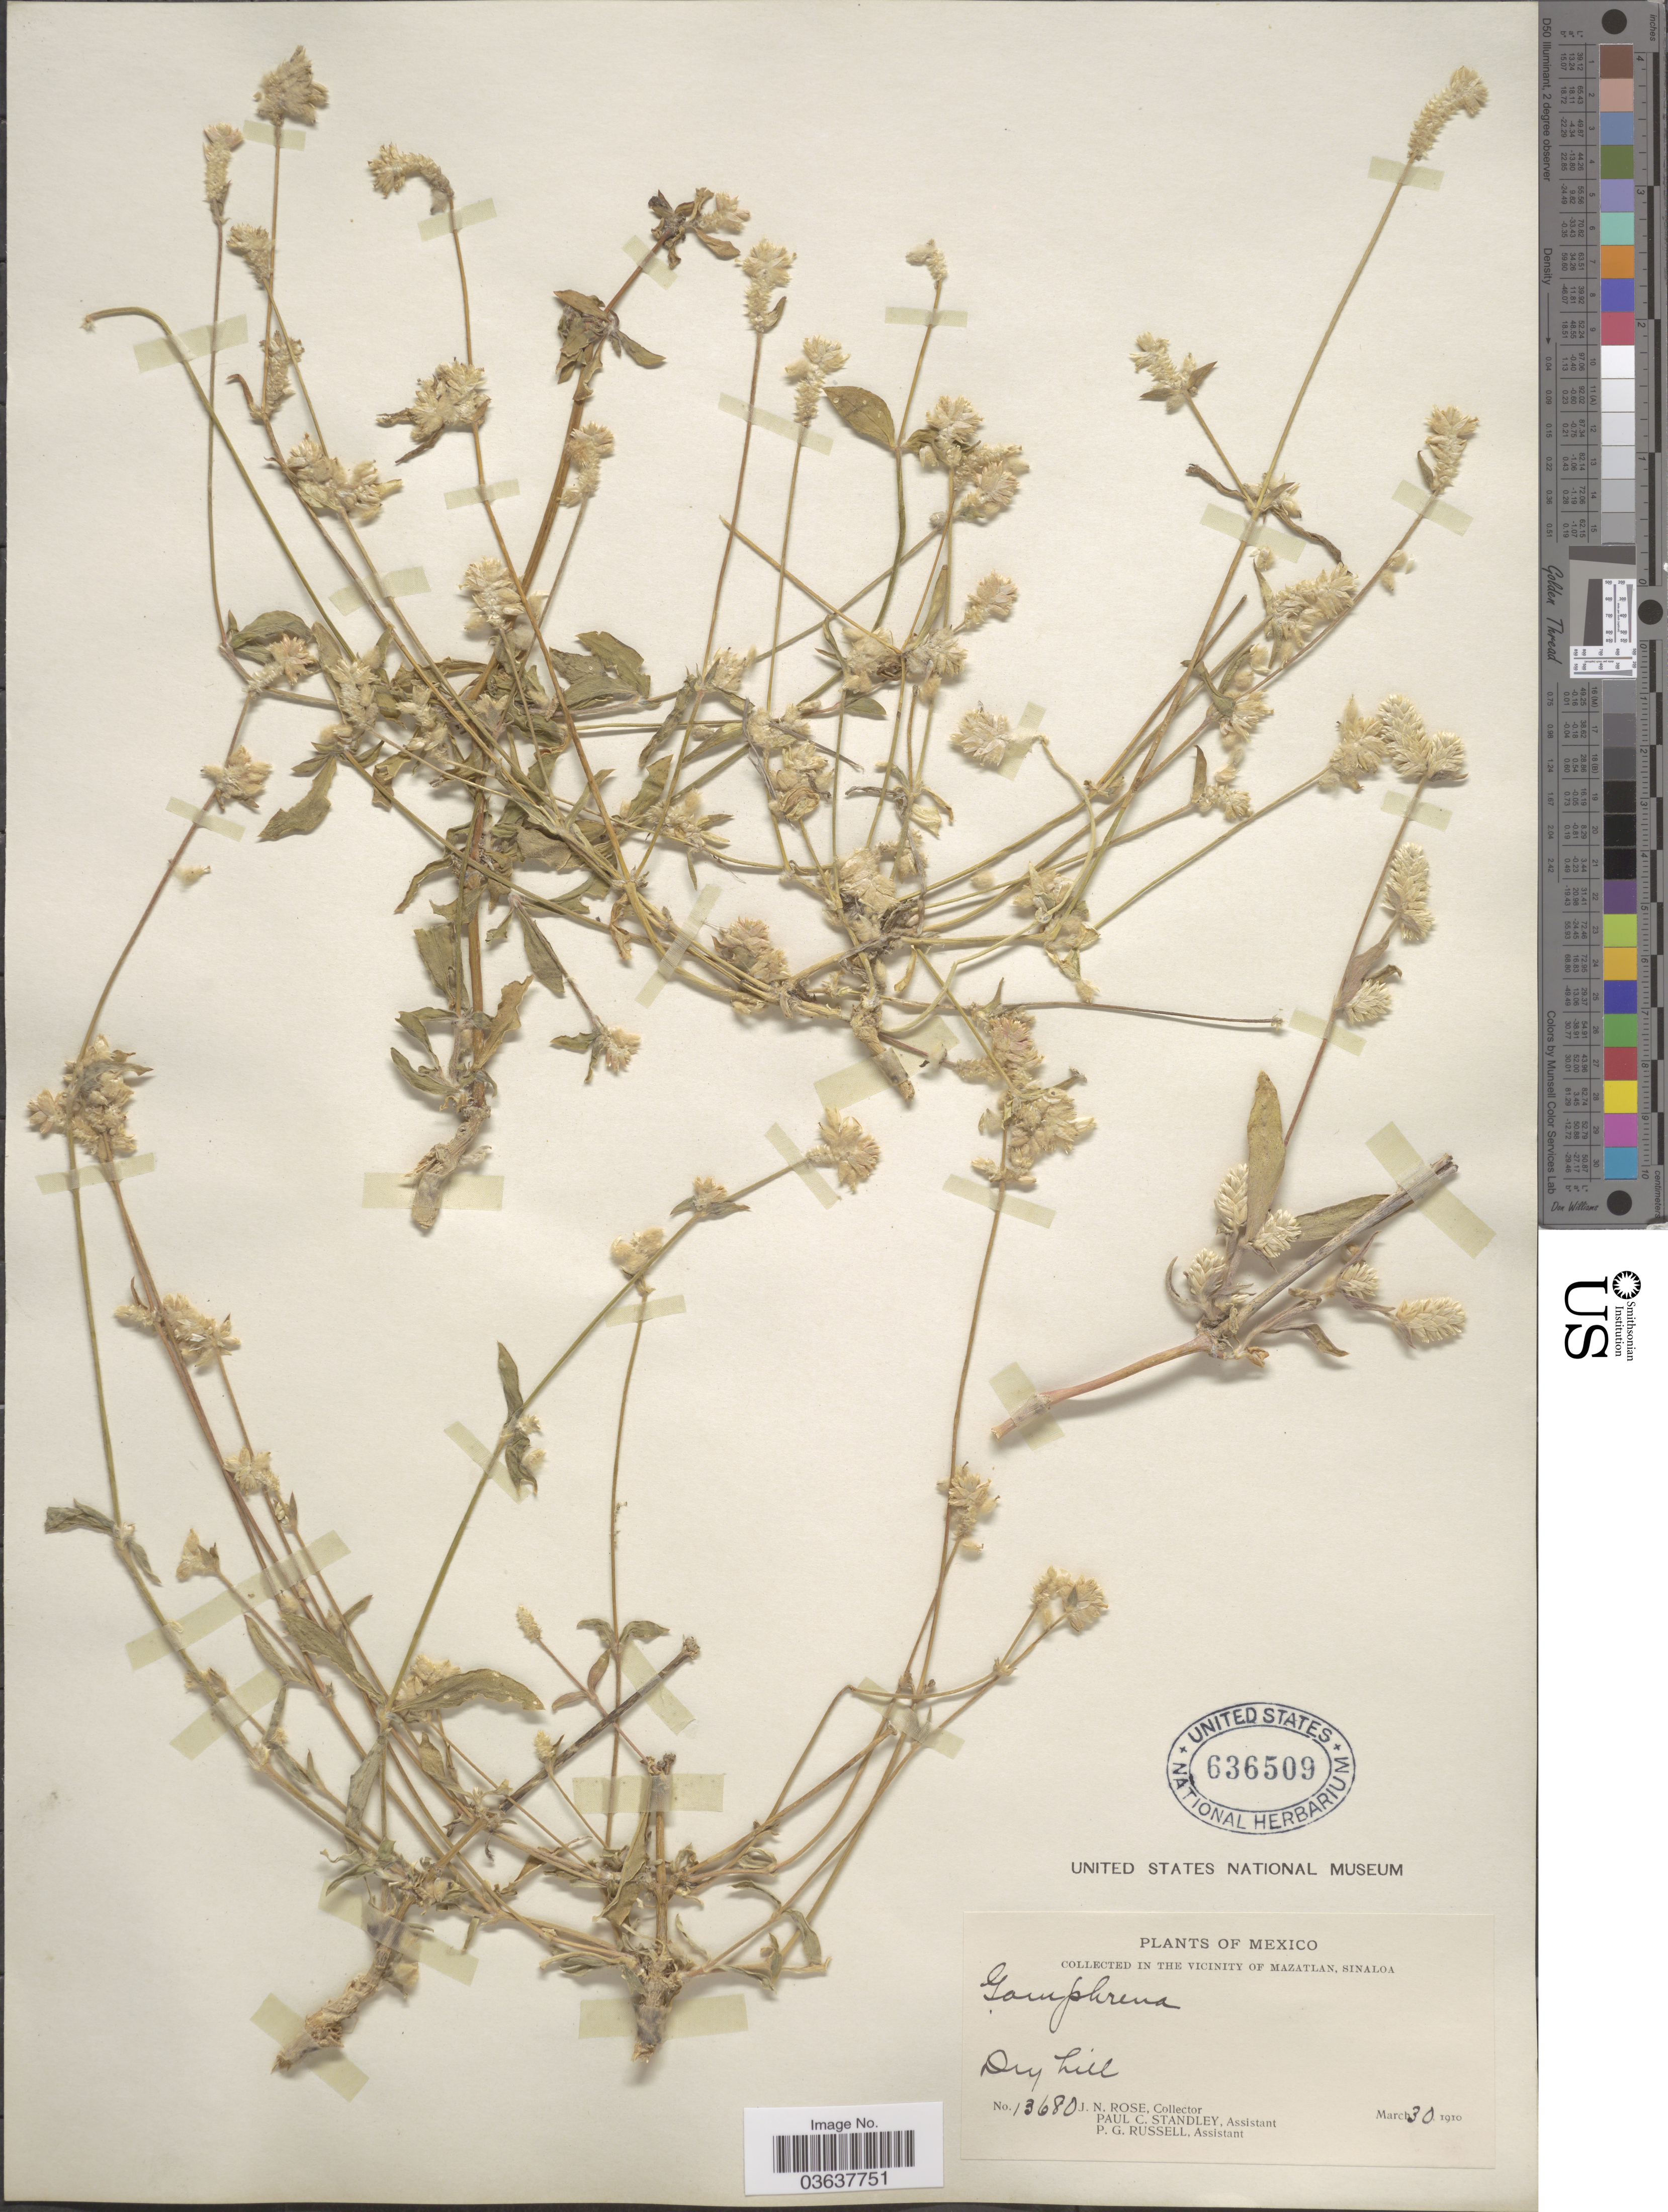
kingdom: Plantae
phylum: Tracheophyta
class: Magnoliopsida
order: Caryophyllales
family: Amaranthaceae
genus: Gomphrena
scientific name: Gomphrena sonorae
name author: Torr. in Emory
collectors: J. N. Rose, P. C. Standley & P. G. Russell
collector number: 13680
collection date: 1910-03-30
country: Mexico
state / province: Sinaloa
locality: In the vicinity of Mazatlan. Dry hill.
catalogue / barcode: US 636509